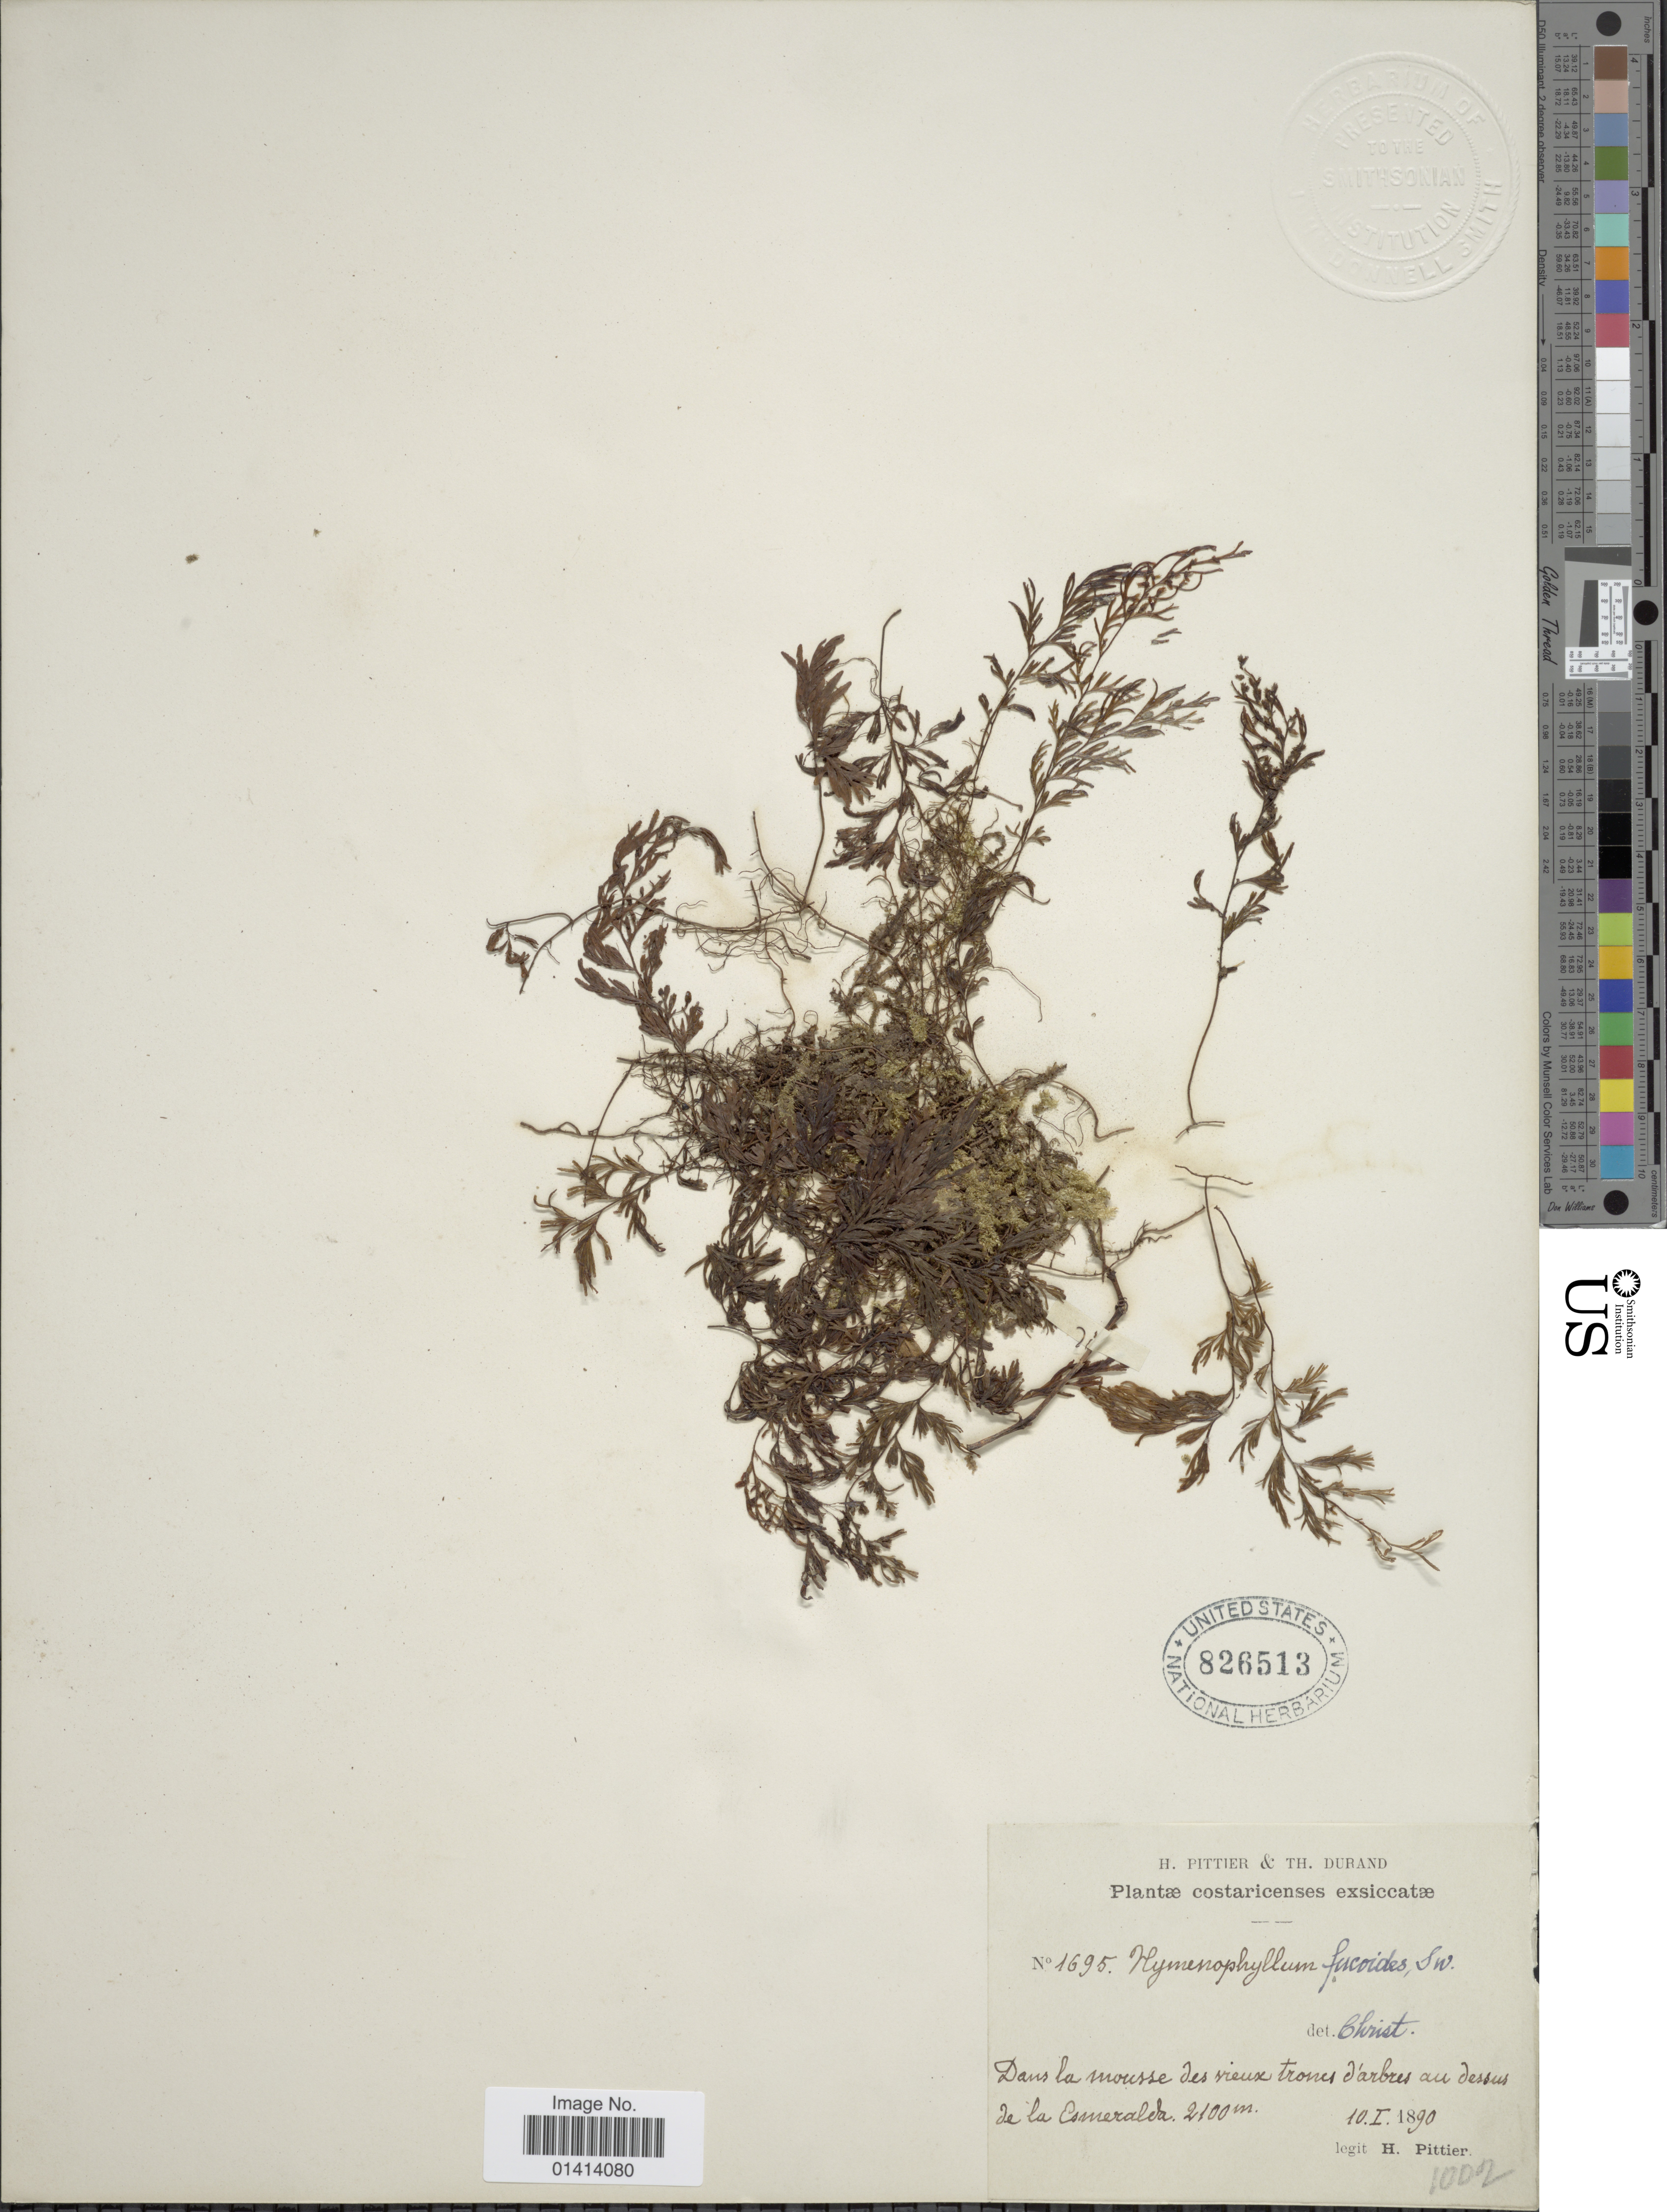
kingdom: Plantae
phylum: Tracheophyta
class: Polypodiopsida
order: Hymenophyllales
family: Hymenophyllaceae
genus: Hymenophyllum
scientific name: Hymenophyllum fucoides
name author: (Sw.) Sw.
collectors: H. F. Pittier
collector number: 1695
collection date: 1890-01-10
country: Costa Rica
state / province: Cartago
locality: Esmeralda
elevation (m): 2100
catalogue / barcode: US 826513